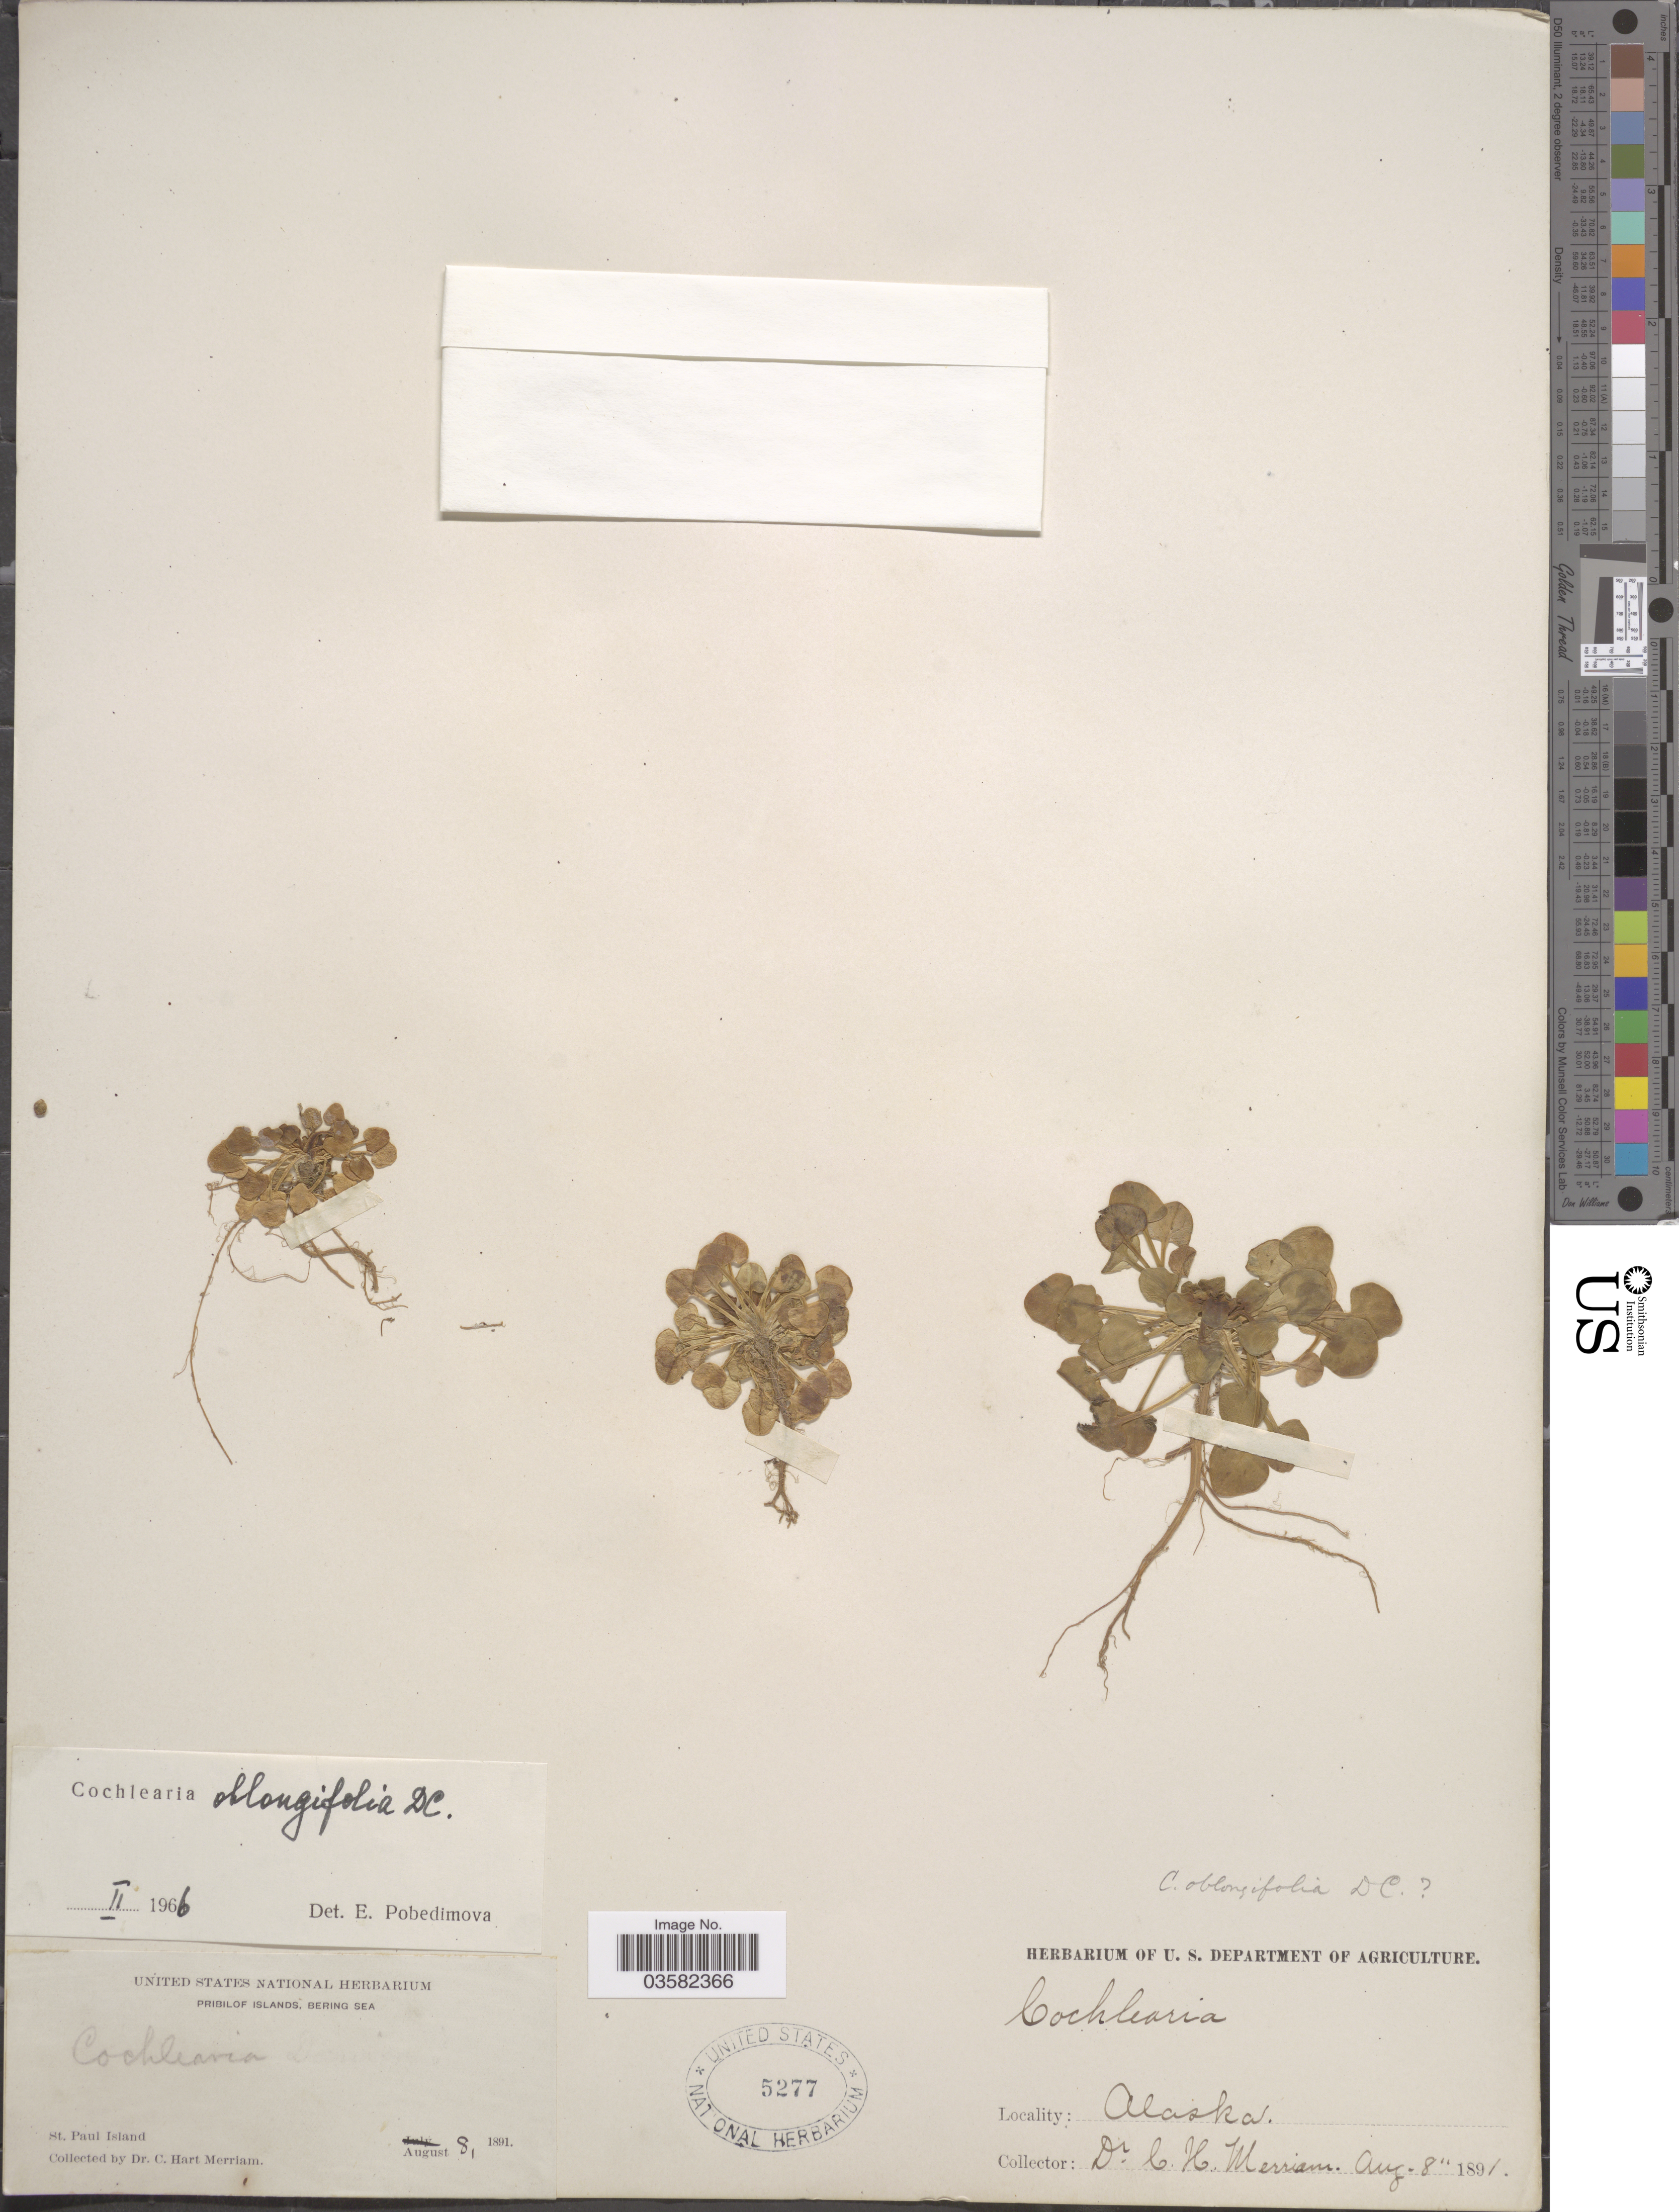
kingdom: Plantae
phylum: Tracheophyta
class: Magnoliopsida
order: Brassicales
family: Brassicaceae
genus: Cochlearia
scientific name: Cochlearia oblongifolia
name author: DC.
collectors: C. Merriam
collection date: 1891-08-08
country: United States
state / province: Alaska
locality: Pribilof Islands, Bering Sea. St. Paul Island.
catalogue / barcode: US 5277